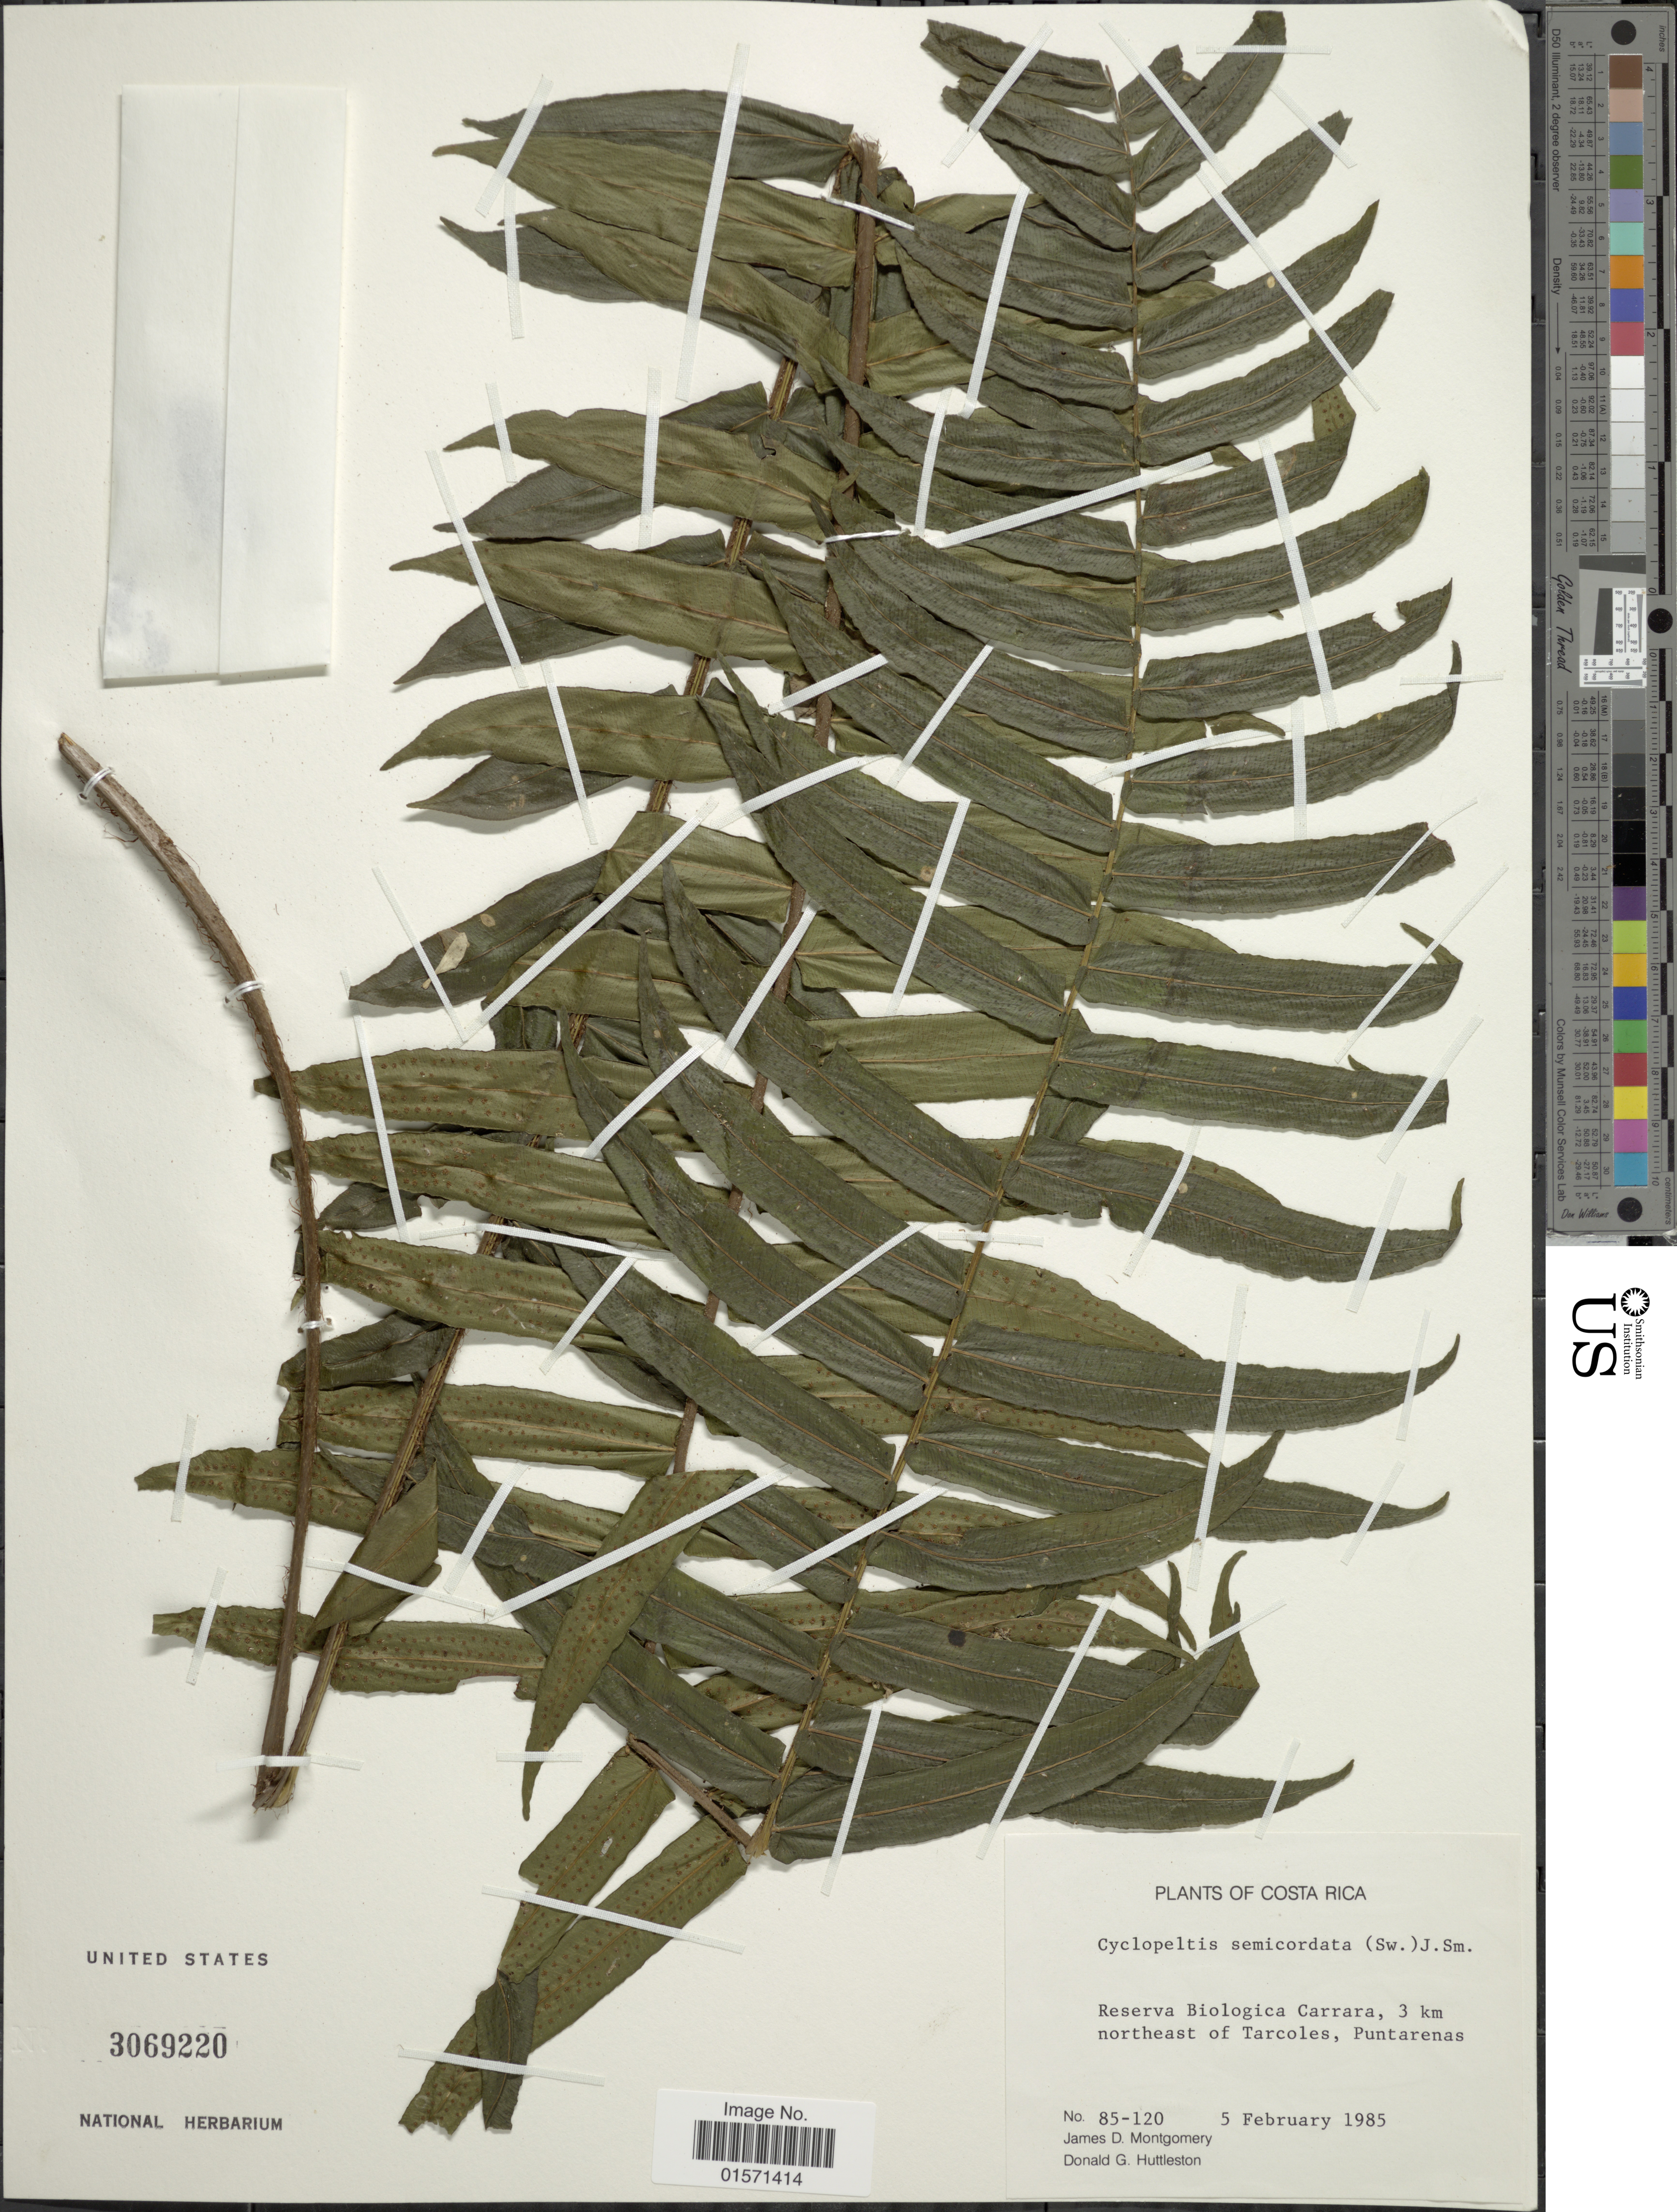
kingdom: Plantae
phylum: Tracheophyta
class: Polypodiopsida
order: Polypodiales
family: Lomariopsidaceae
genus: Cyclopeltis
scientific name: Cyclopeltis semicordata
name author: (Sw.) J. Sm.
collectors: J. Montgomery & D. G. Huttleston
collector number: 85-120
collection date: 1985-02-05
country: Costa Rica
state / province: Puntarenas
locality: Reserva Biologica Carrara, 3 km northeast of Tarcoles, Puntarenas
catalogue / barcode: US 3069220